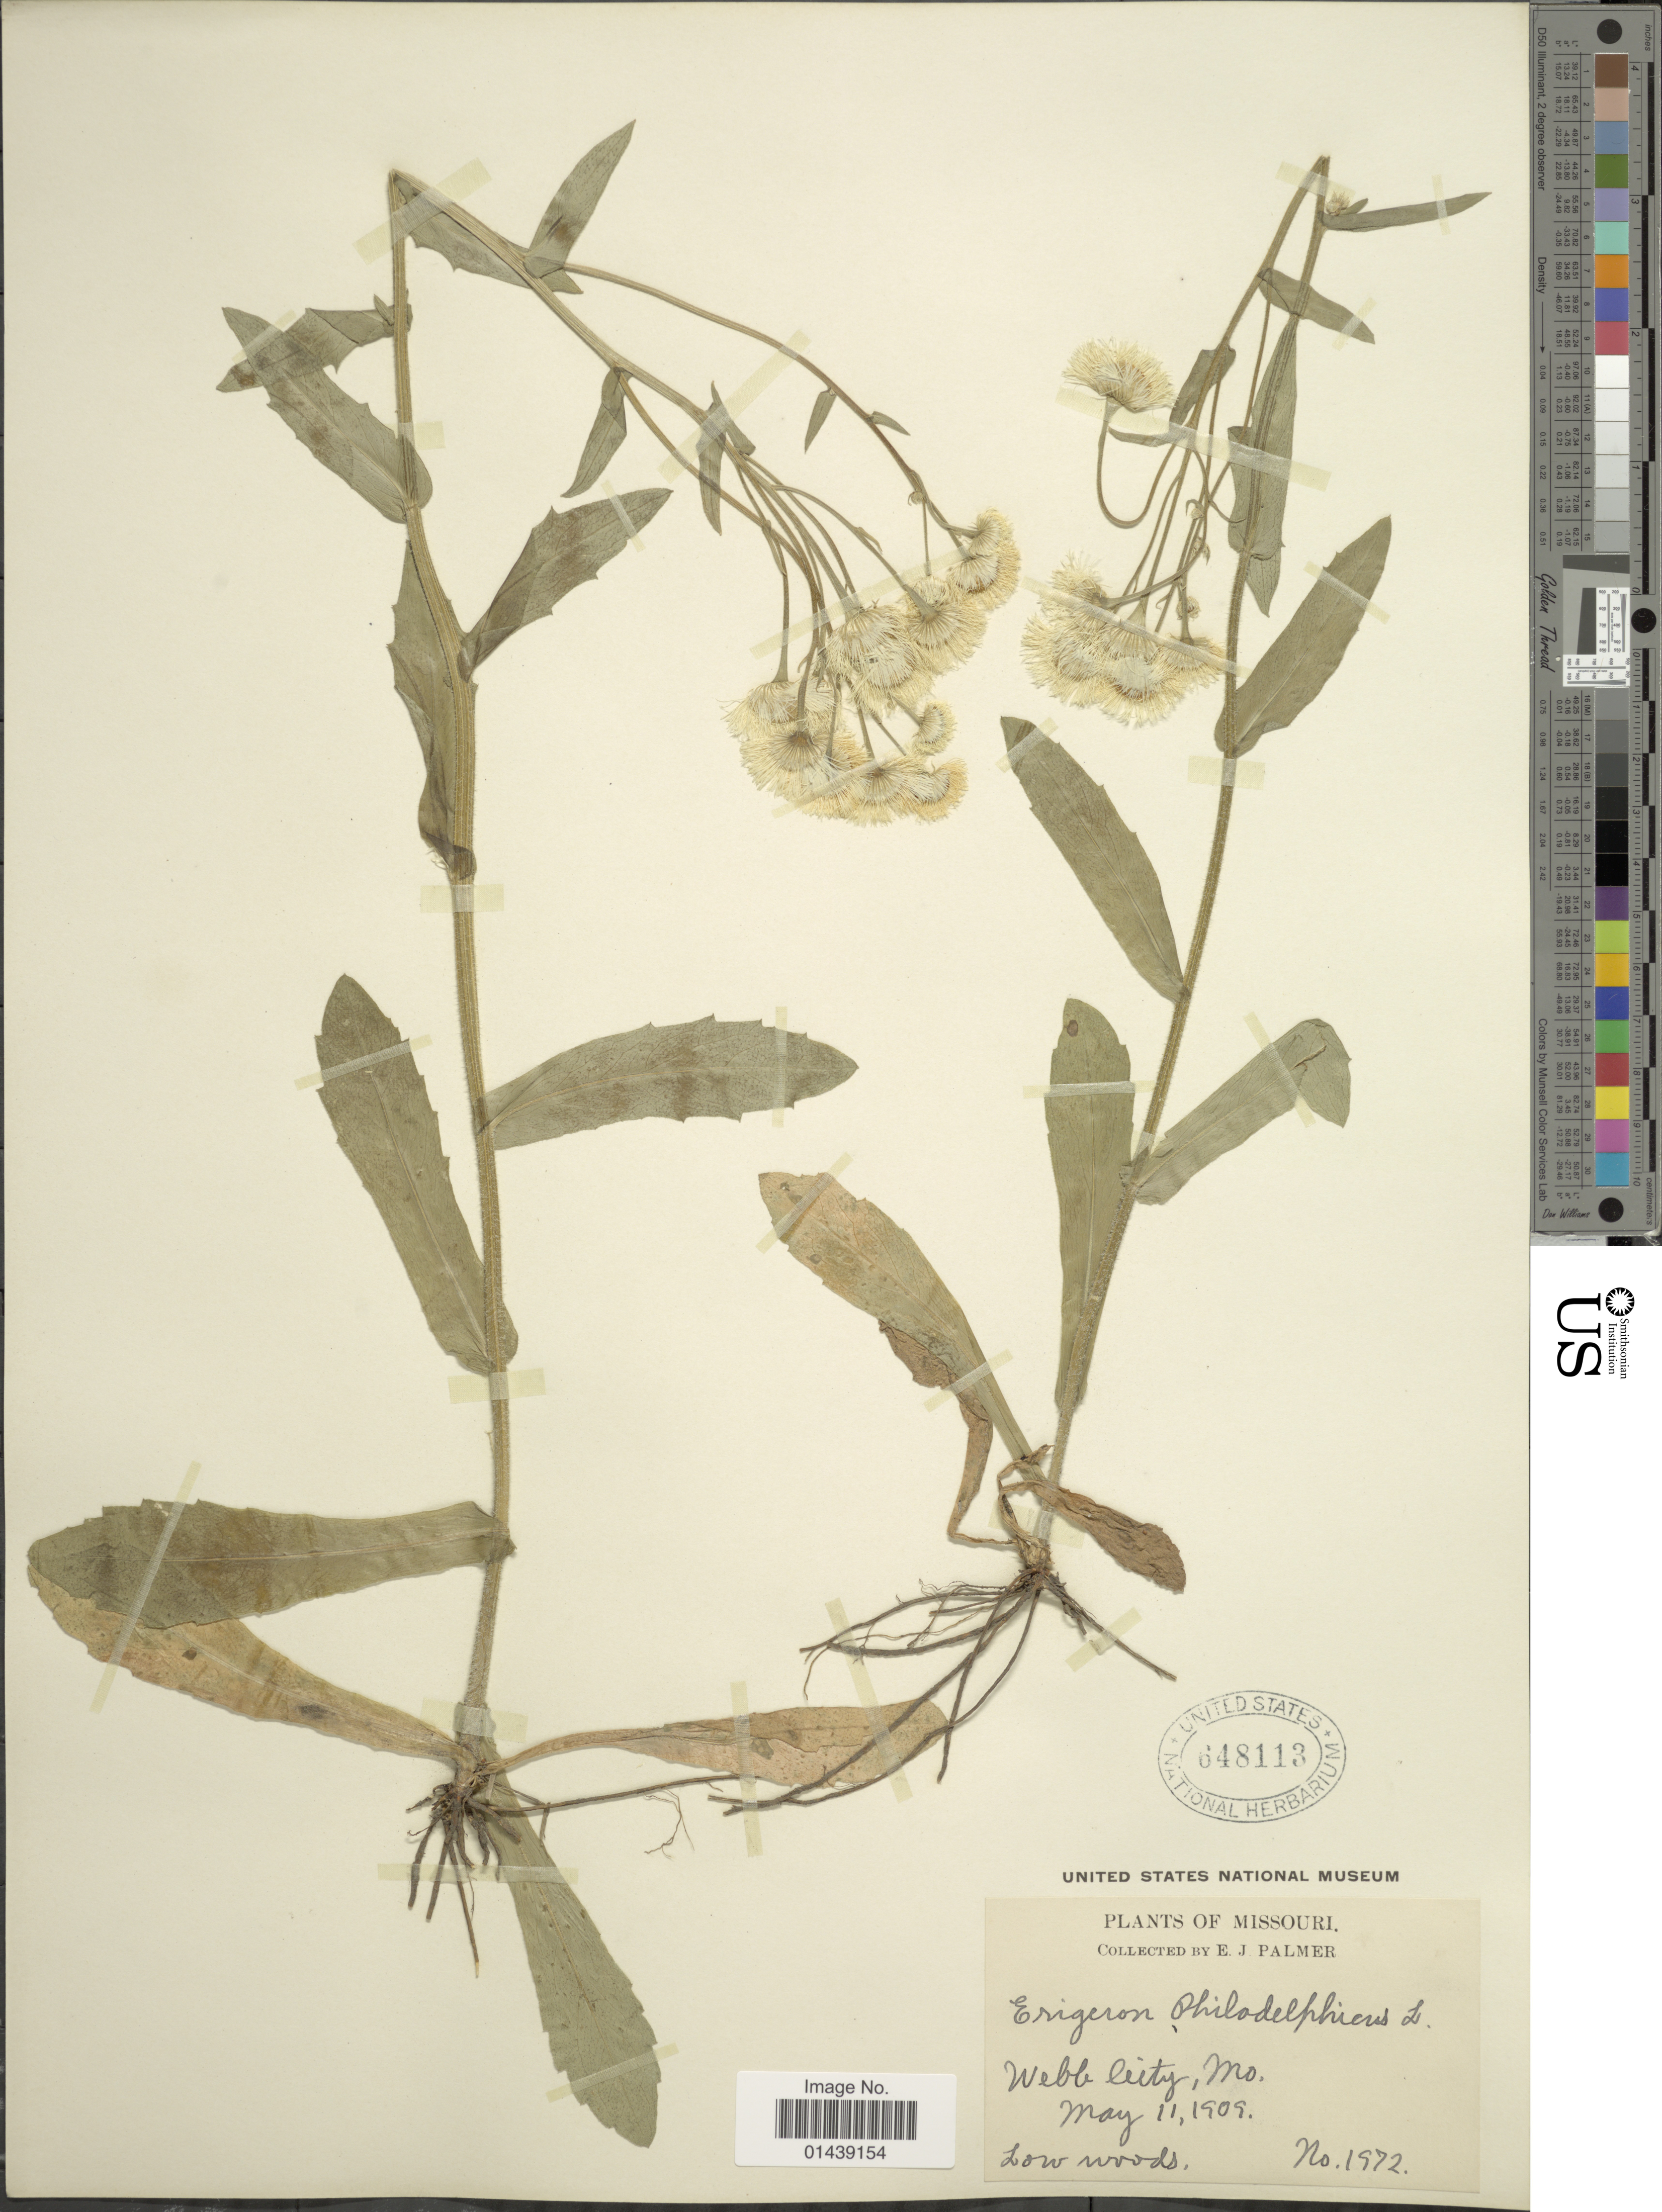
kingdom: Plantae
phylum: Tracheophyta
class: Magnoliopsida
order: Asterales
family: Asteraceae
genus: Erigeron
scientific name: Erigeron philadelphicus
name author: L.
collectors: E. J. Palmer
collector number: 1972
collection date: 1909-05-11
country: United States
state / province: Missouri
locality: Webb City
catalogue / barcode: US 648113